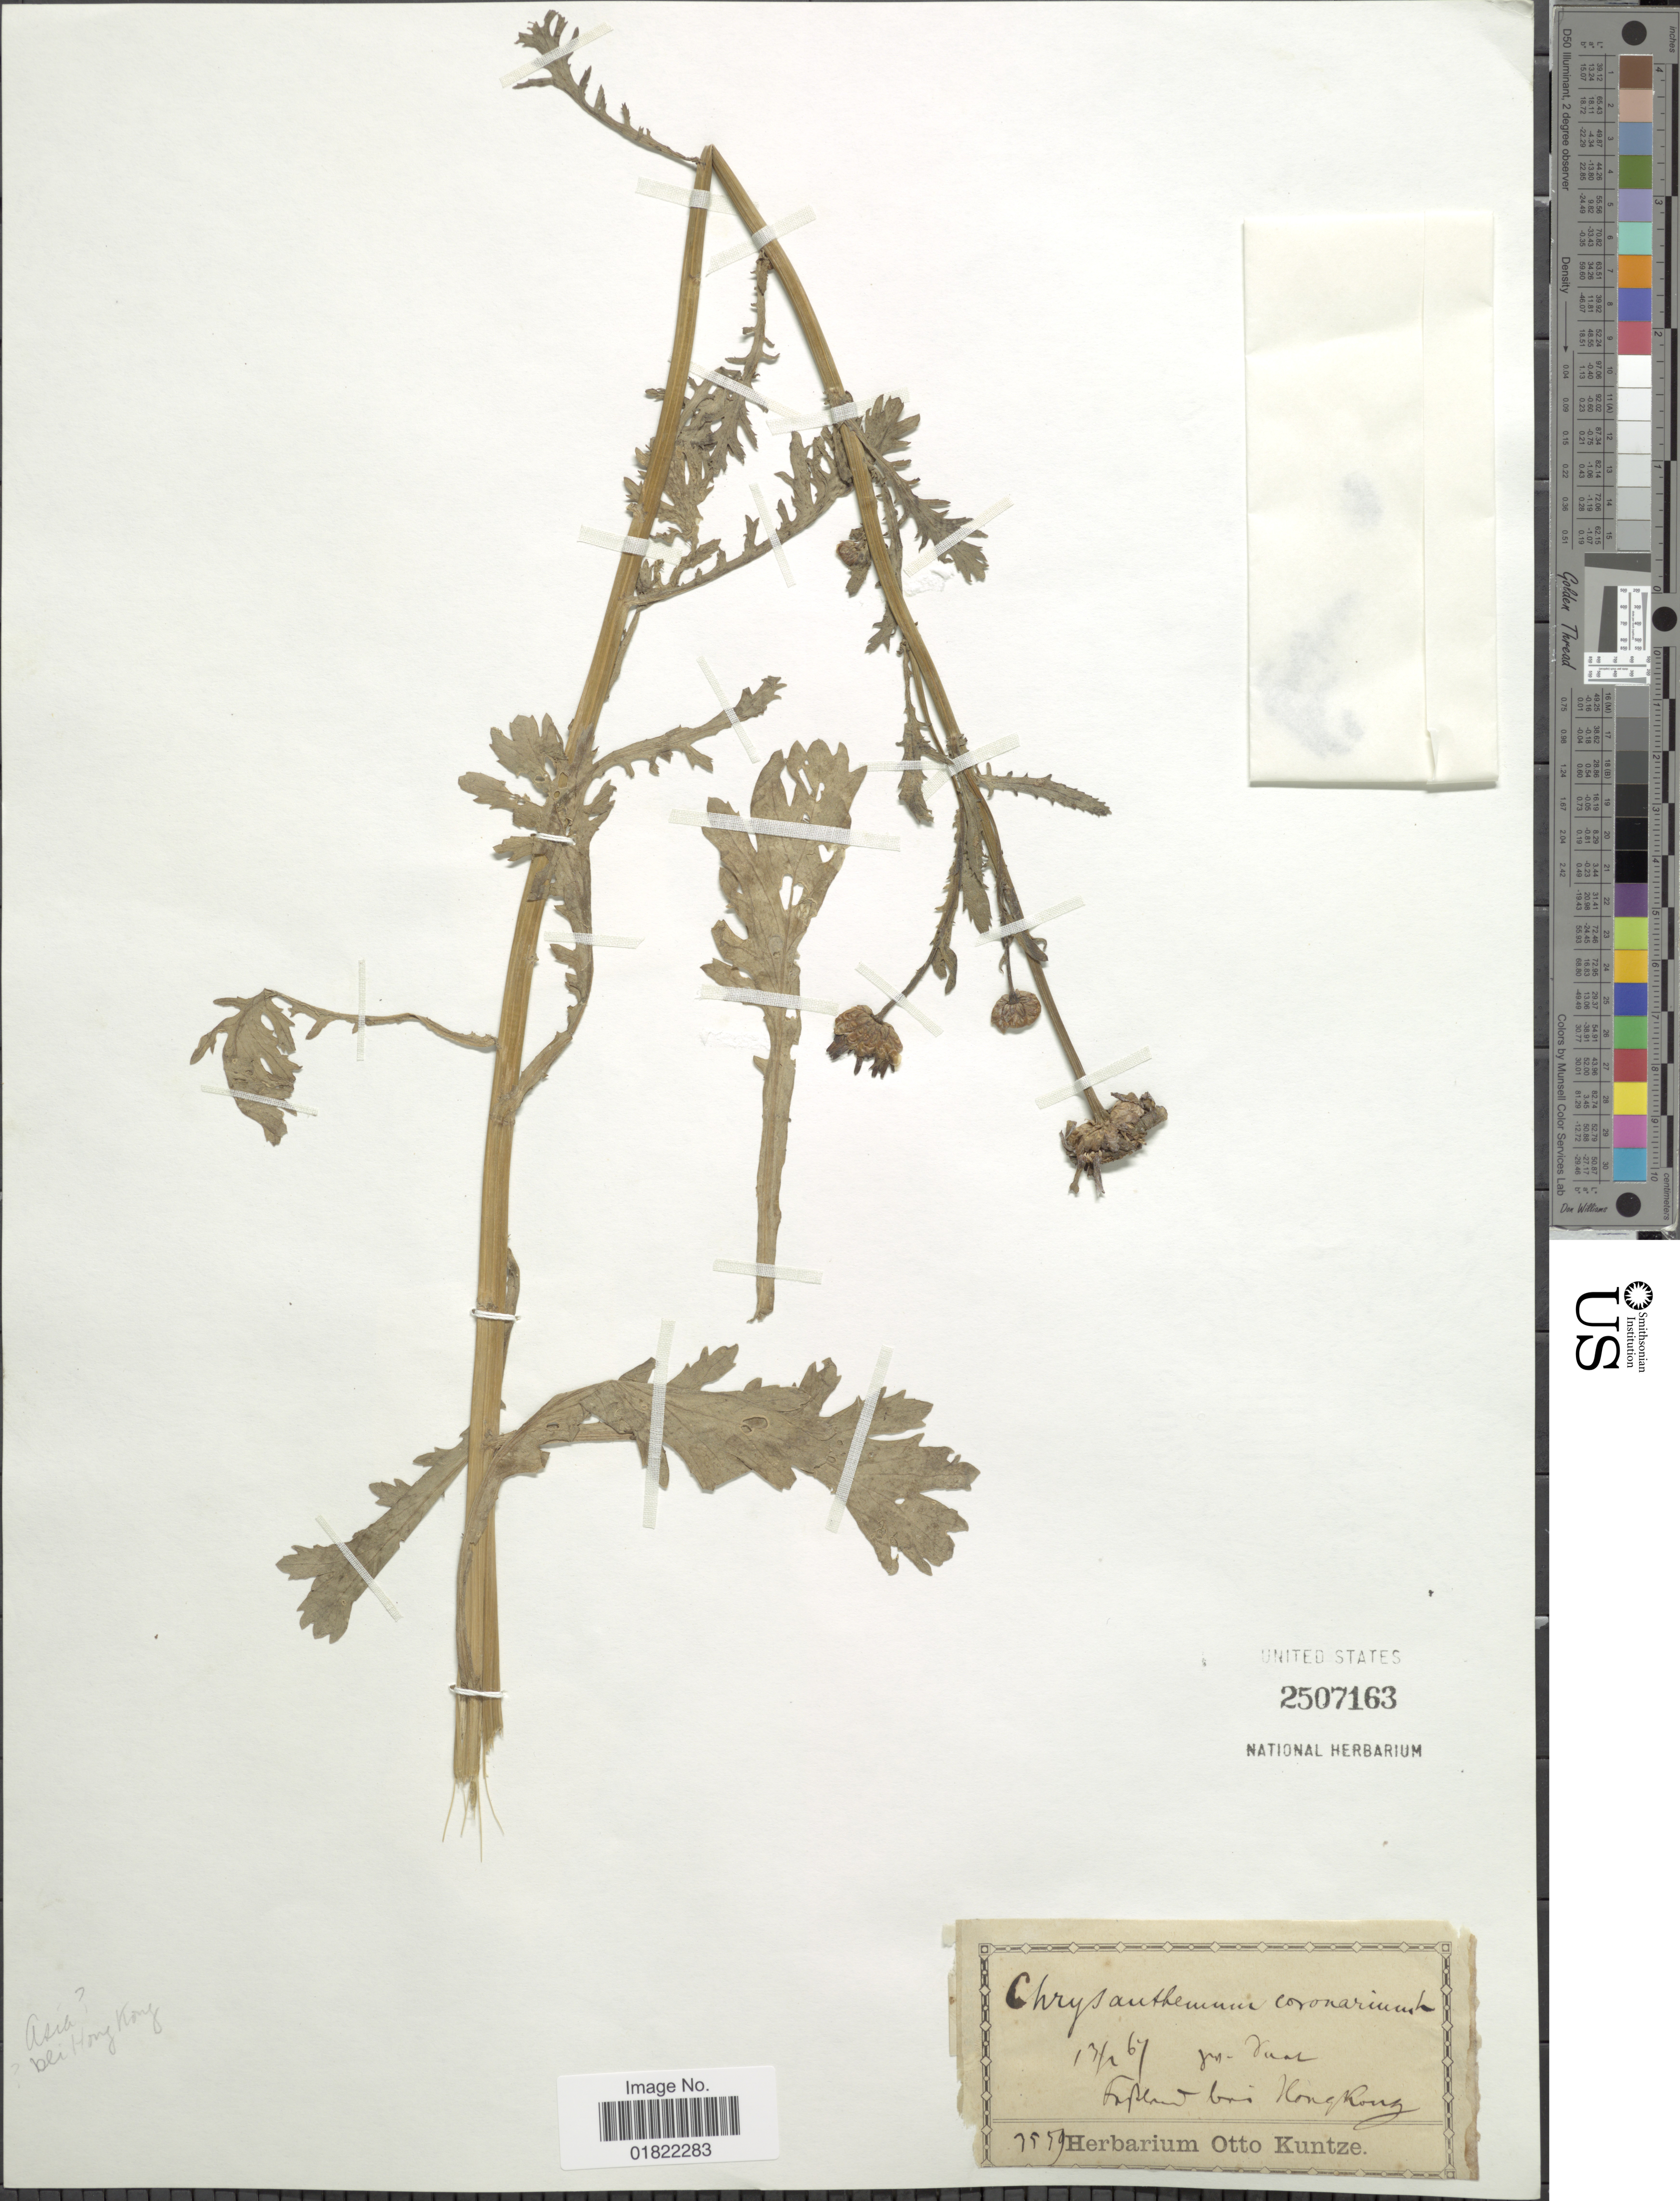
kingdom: Plantae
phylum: Tracheophyta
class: Magnoliopsida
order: Asterales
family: Asteraceae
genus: Chrysanthemum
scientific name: Chrysanthemum coronarium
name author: L.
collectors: ex Herb. O. Kuntze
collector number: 3559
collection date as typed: Transcribed d/m/y: 13/2/67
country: China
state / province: Hong Kong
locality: bei Hong Kong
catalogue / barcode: US 2507163